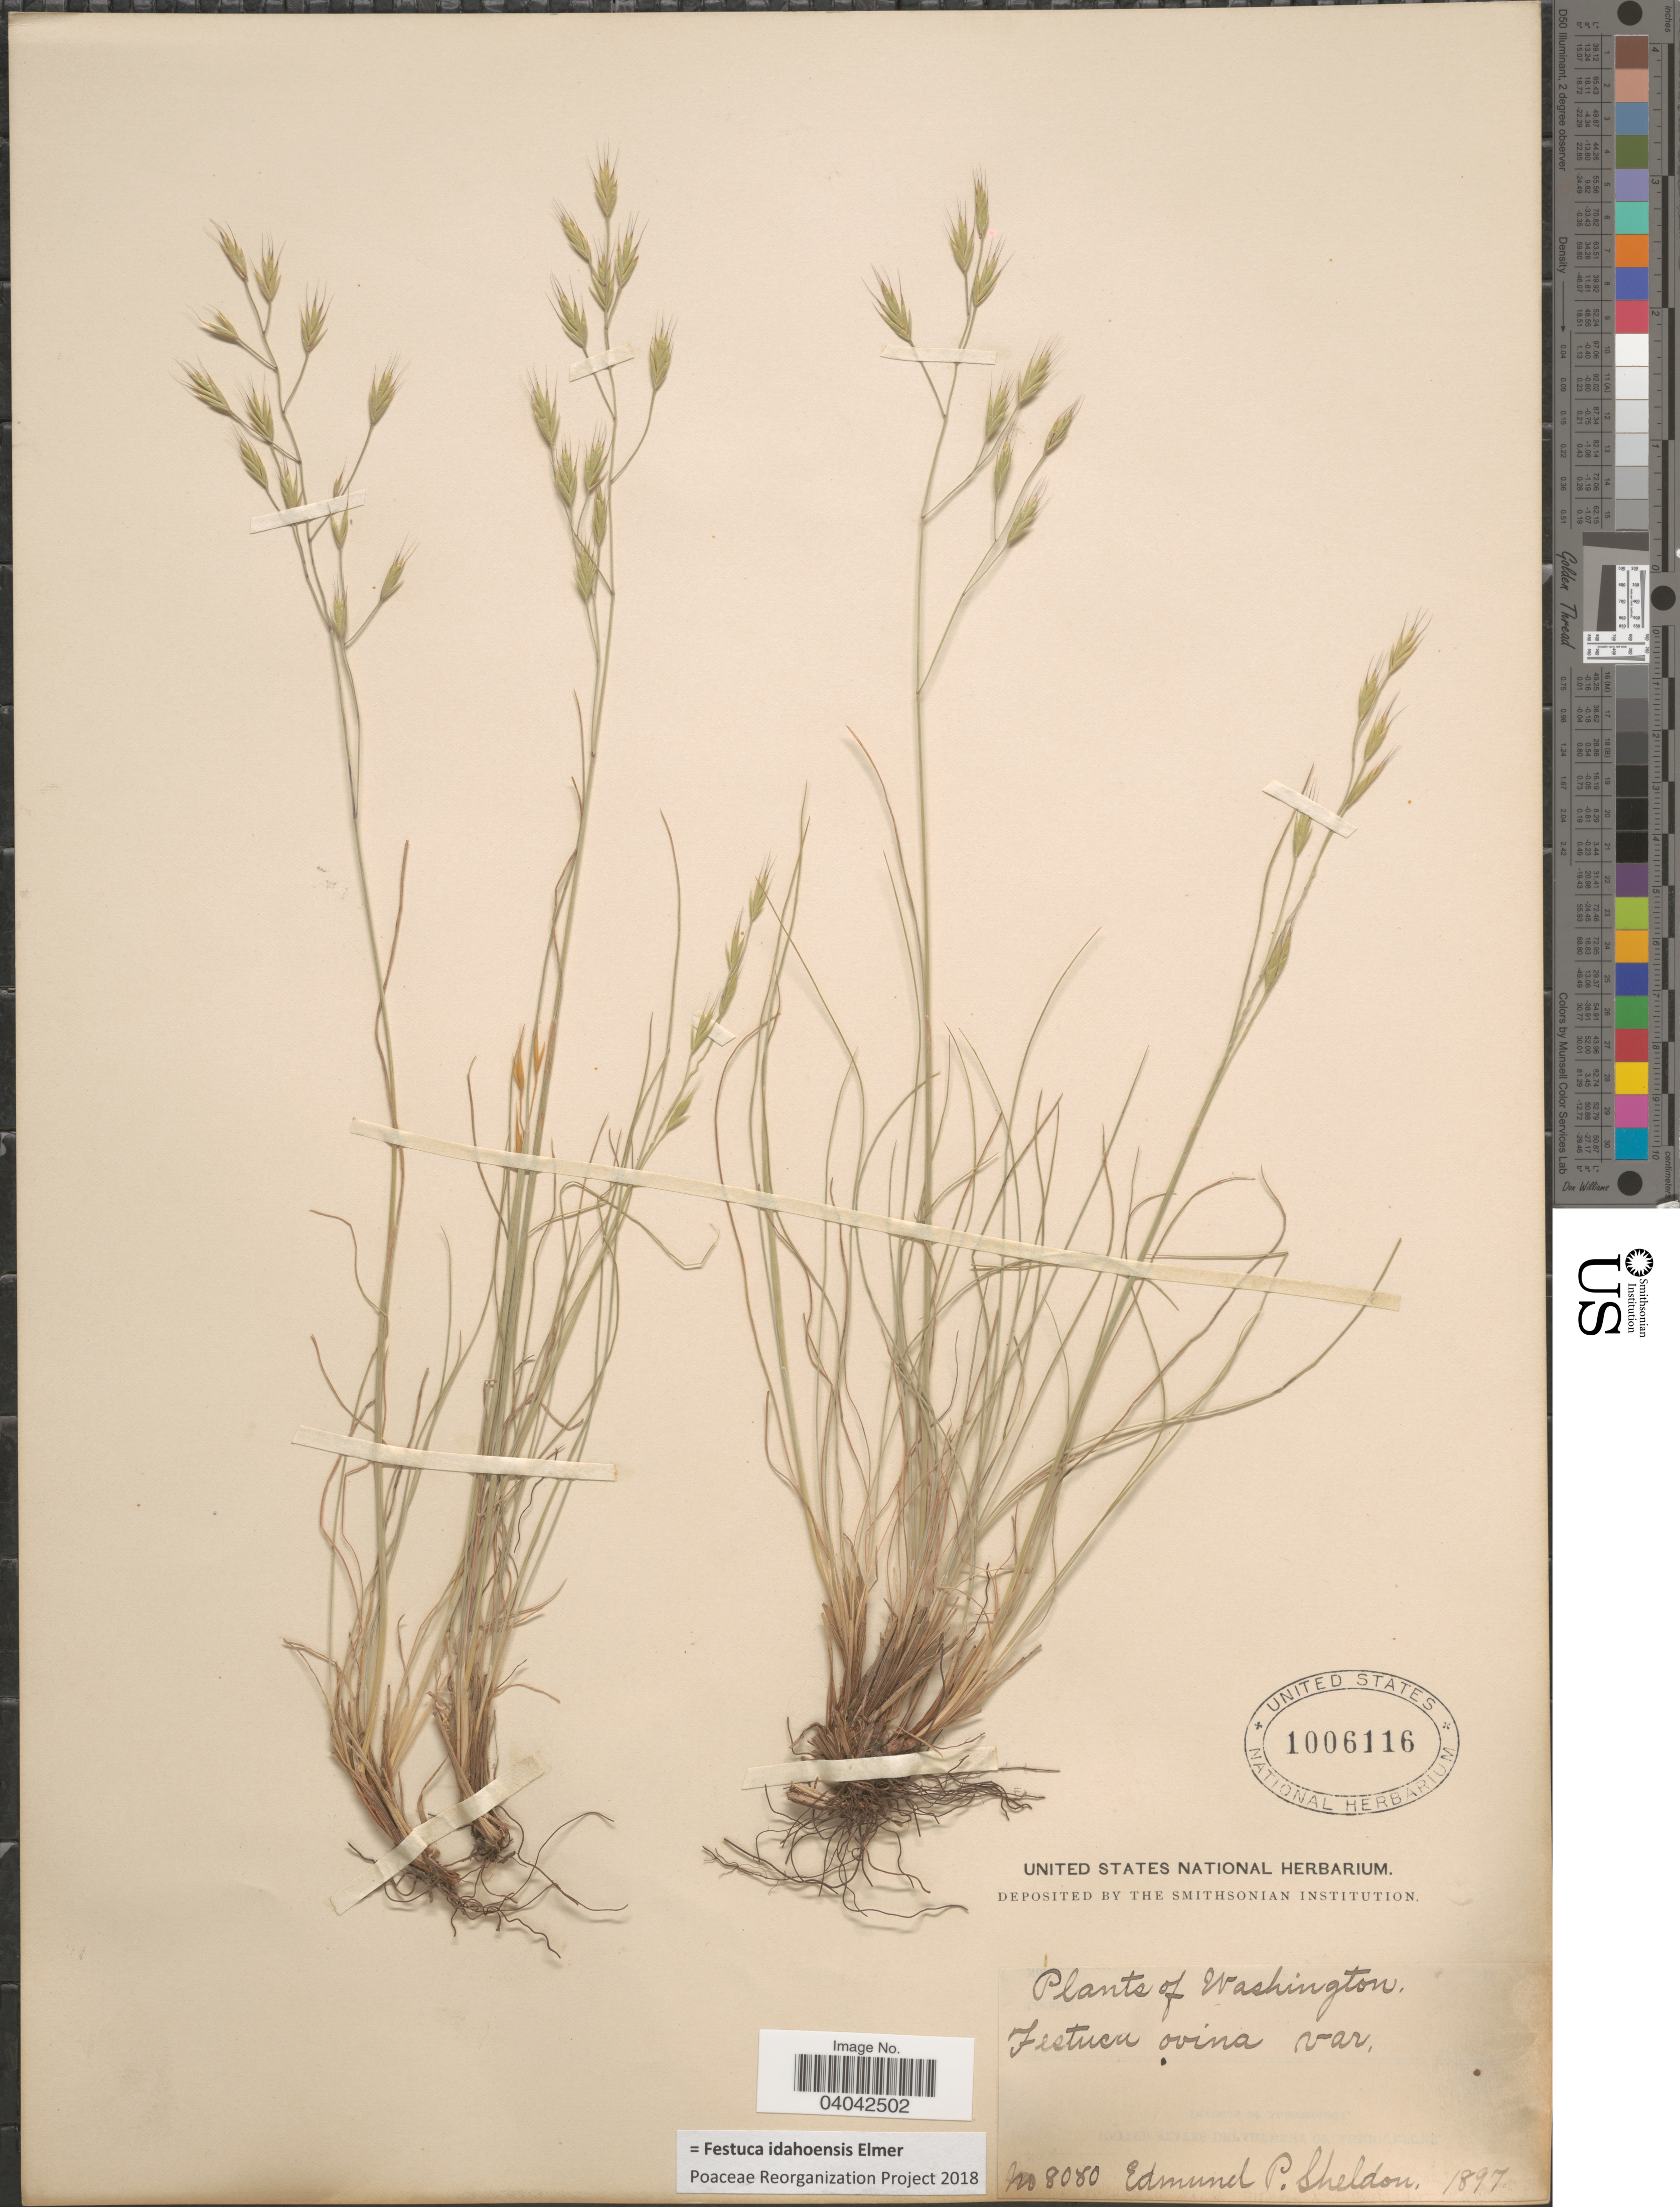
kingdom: Plantae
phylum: Tracheophyta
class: Liliopsida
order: Poales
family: Poaceae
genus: Festuca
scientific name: Festuca idahoensis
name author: Elmer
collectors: E. P. Sheldon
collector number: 8080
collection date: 1897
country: United States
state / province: Washington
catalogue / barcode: US 1006116